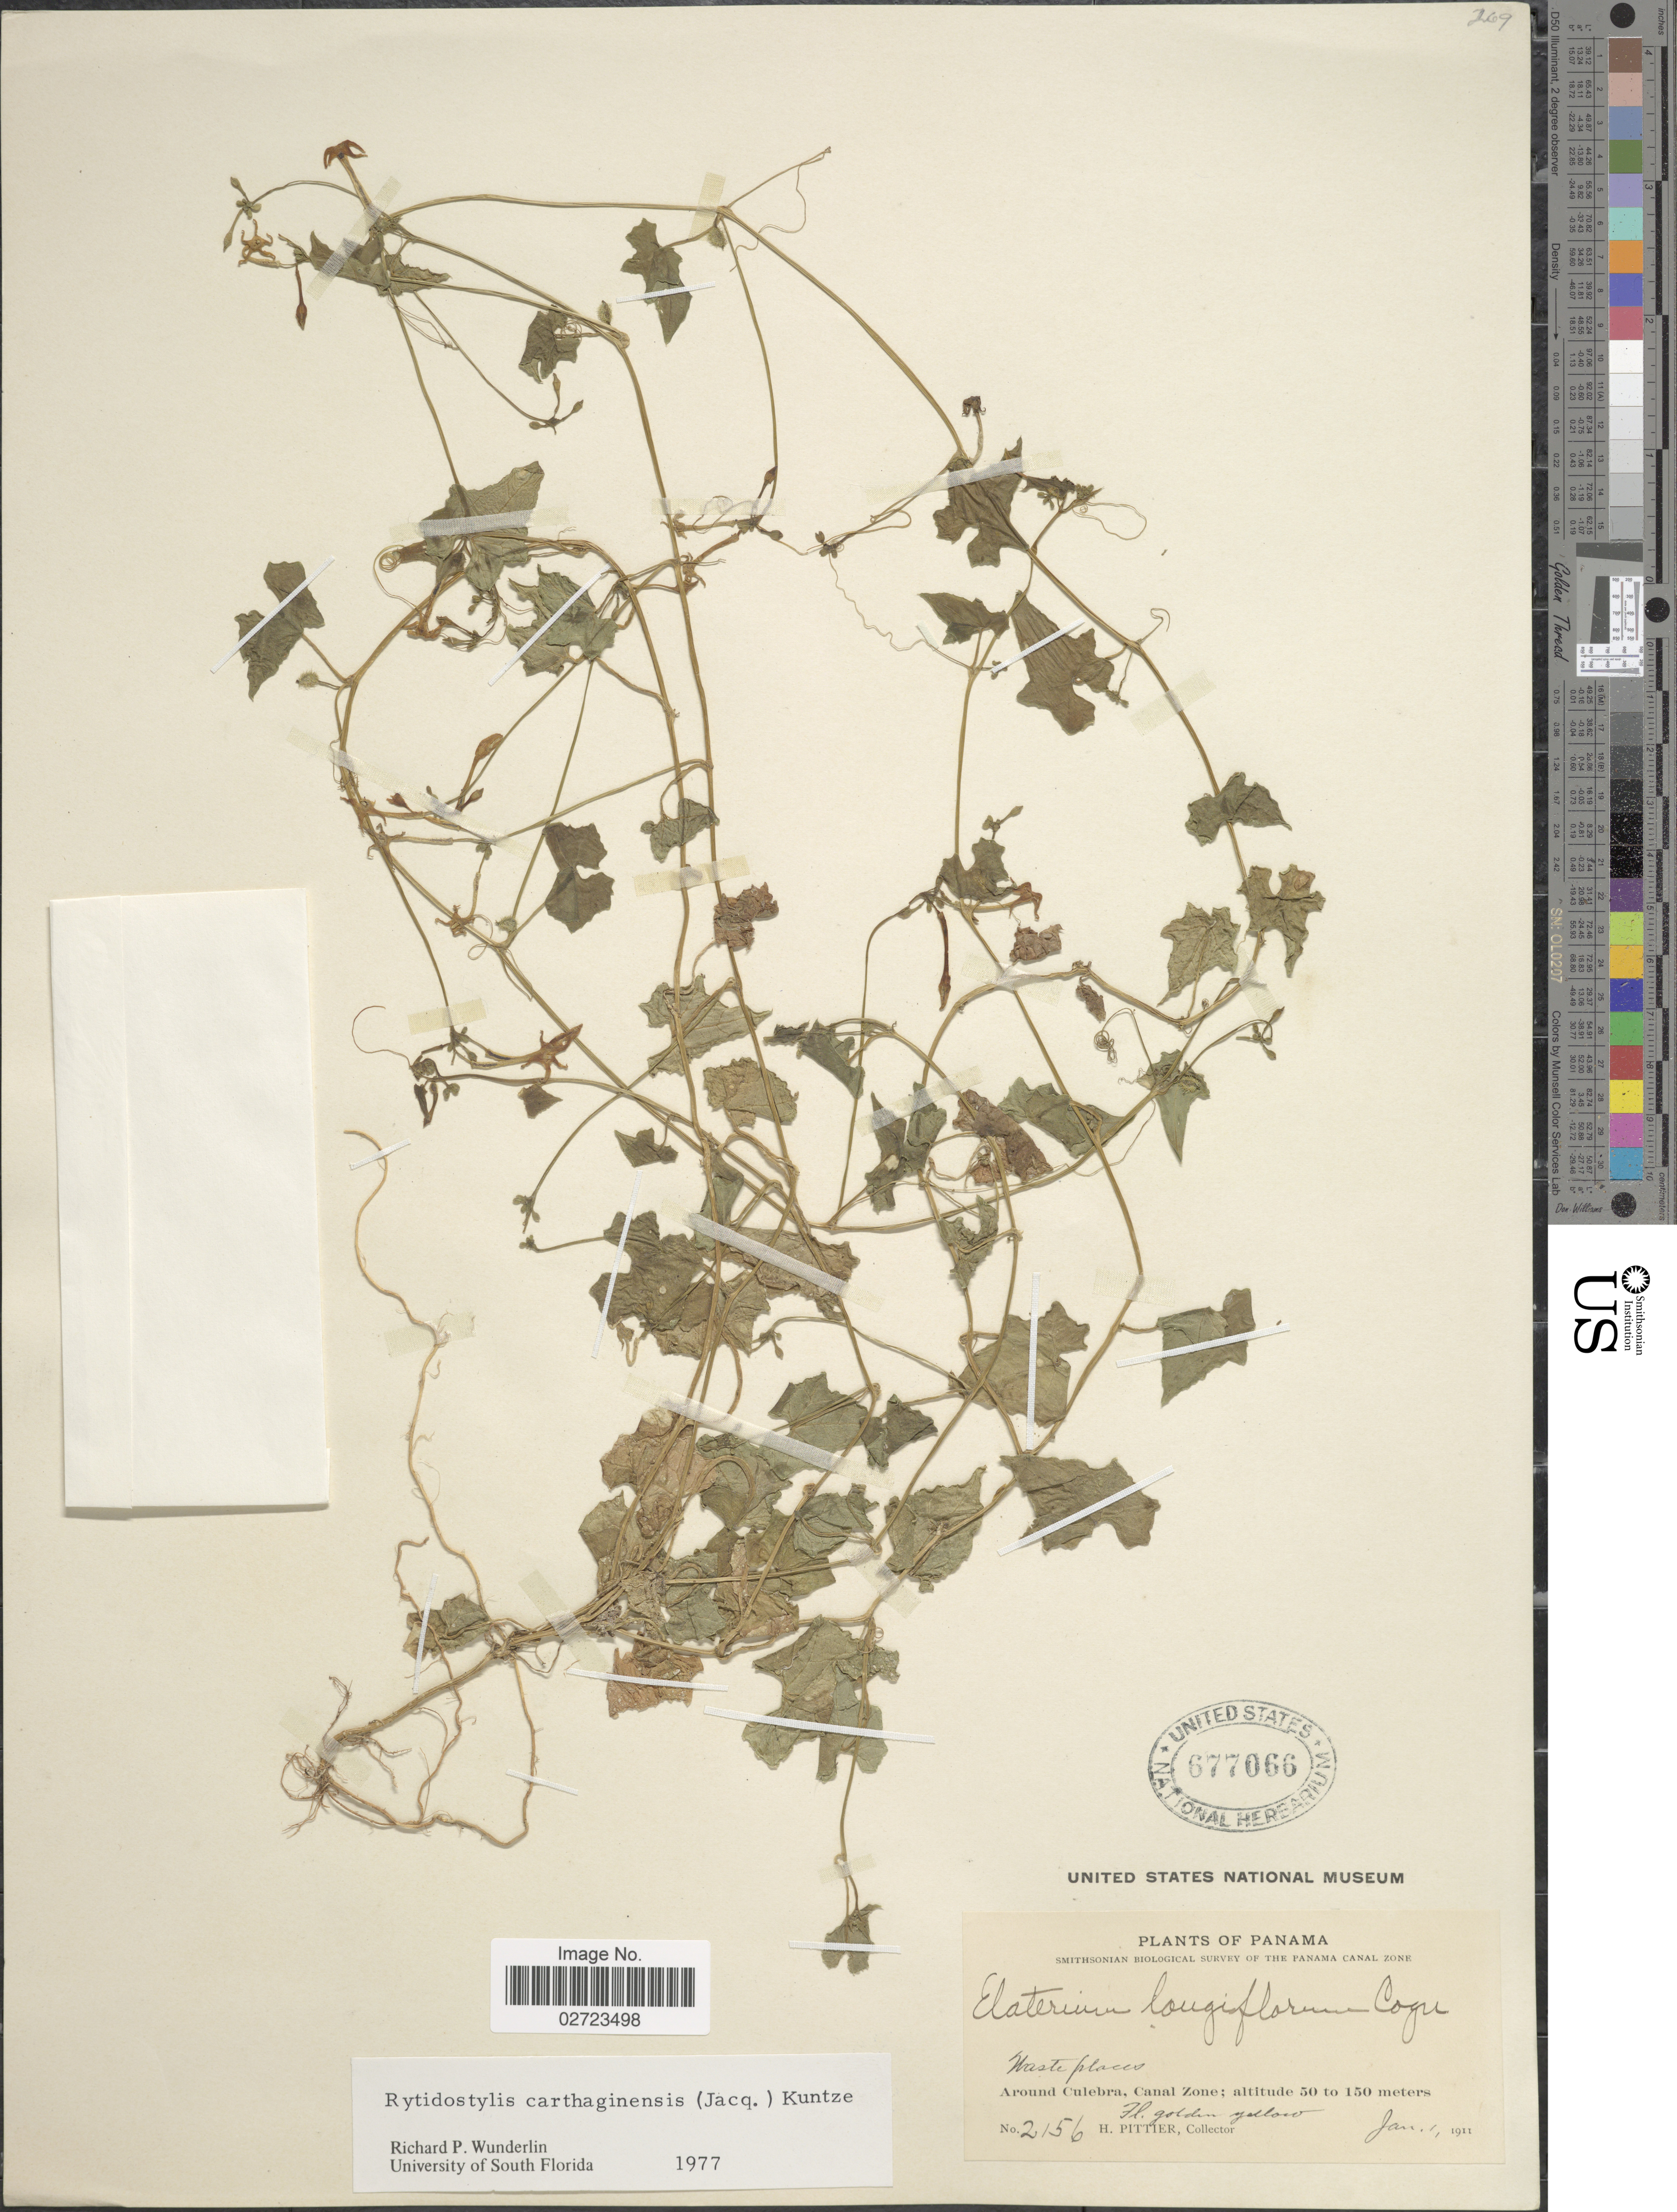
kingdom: Plantae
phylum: Tracheophyta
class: Magnoliopsida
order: Cucurbitales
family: Cucurbitaceae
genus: Cyclanthera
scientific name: Cyclanthera carthagenensis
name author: (Jacq.) H. Schaef. & S.S. Renner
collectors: H. F. Pittier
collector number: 2156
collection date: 1911-01-01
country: Panama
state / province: Colón / Panamá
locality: The Panama Canal Zone, waste places, around Culebra, Canal Zone.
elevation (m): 50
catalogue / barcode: US 677066